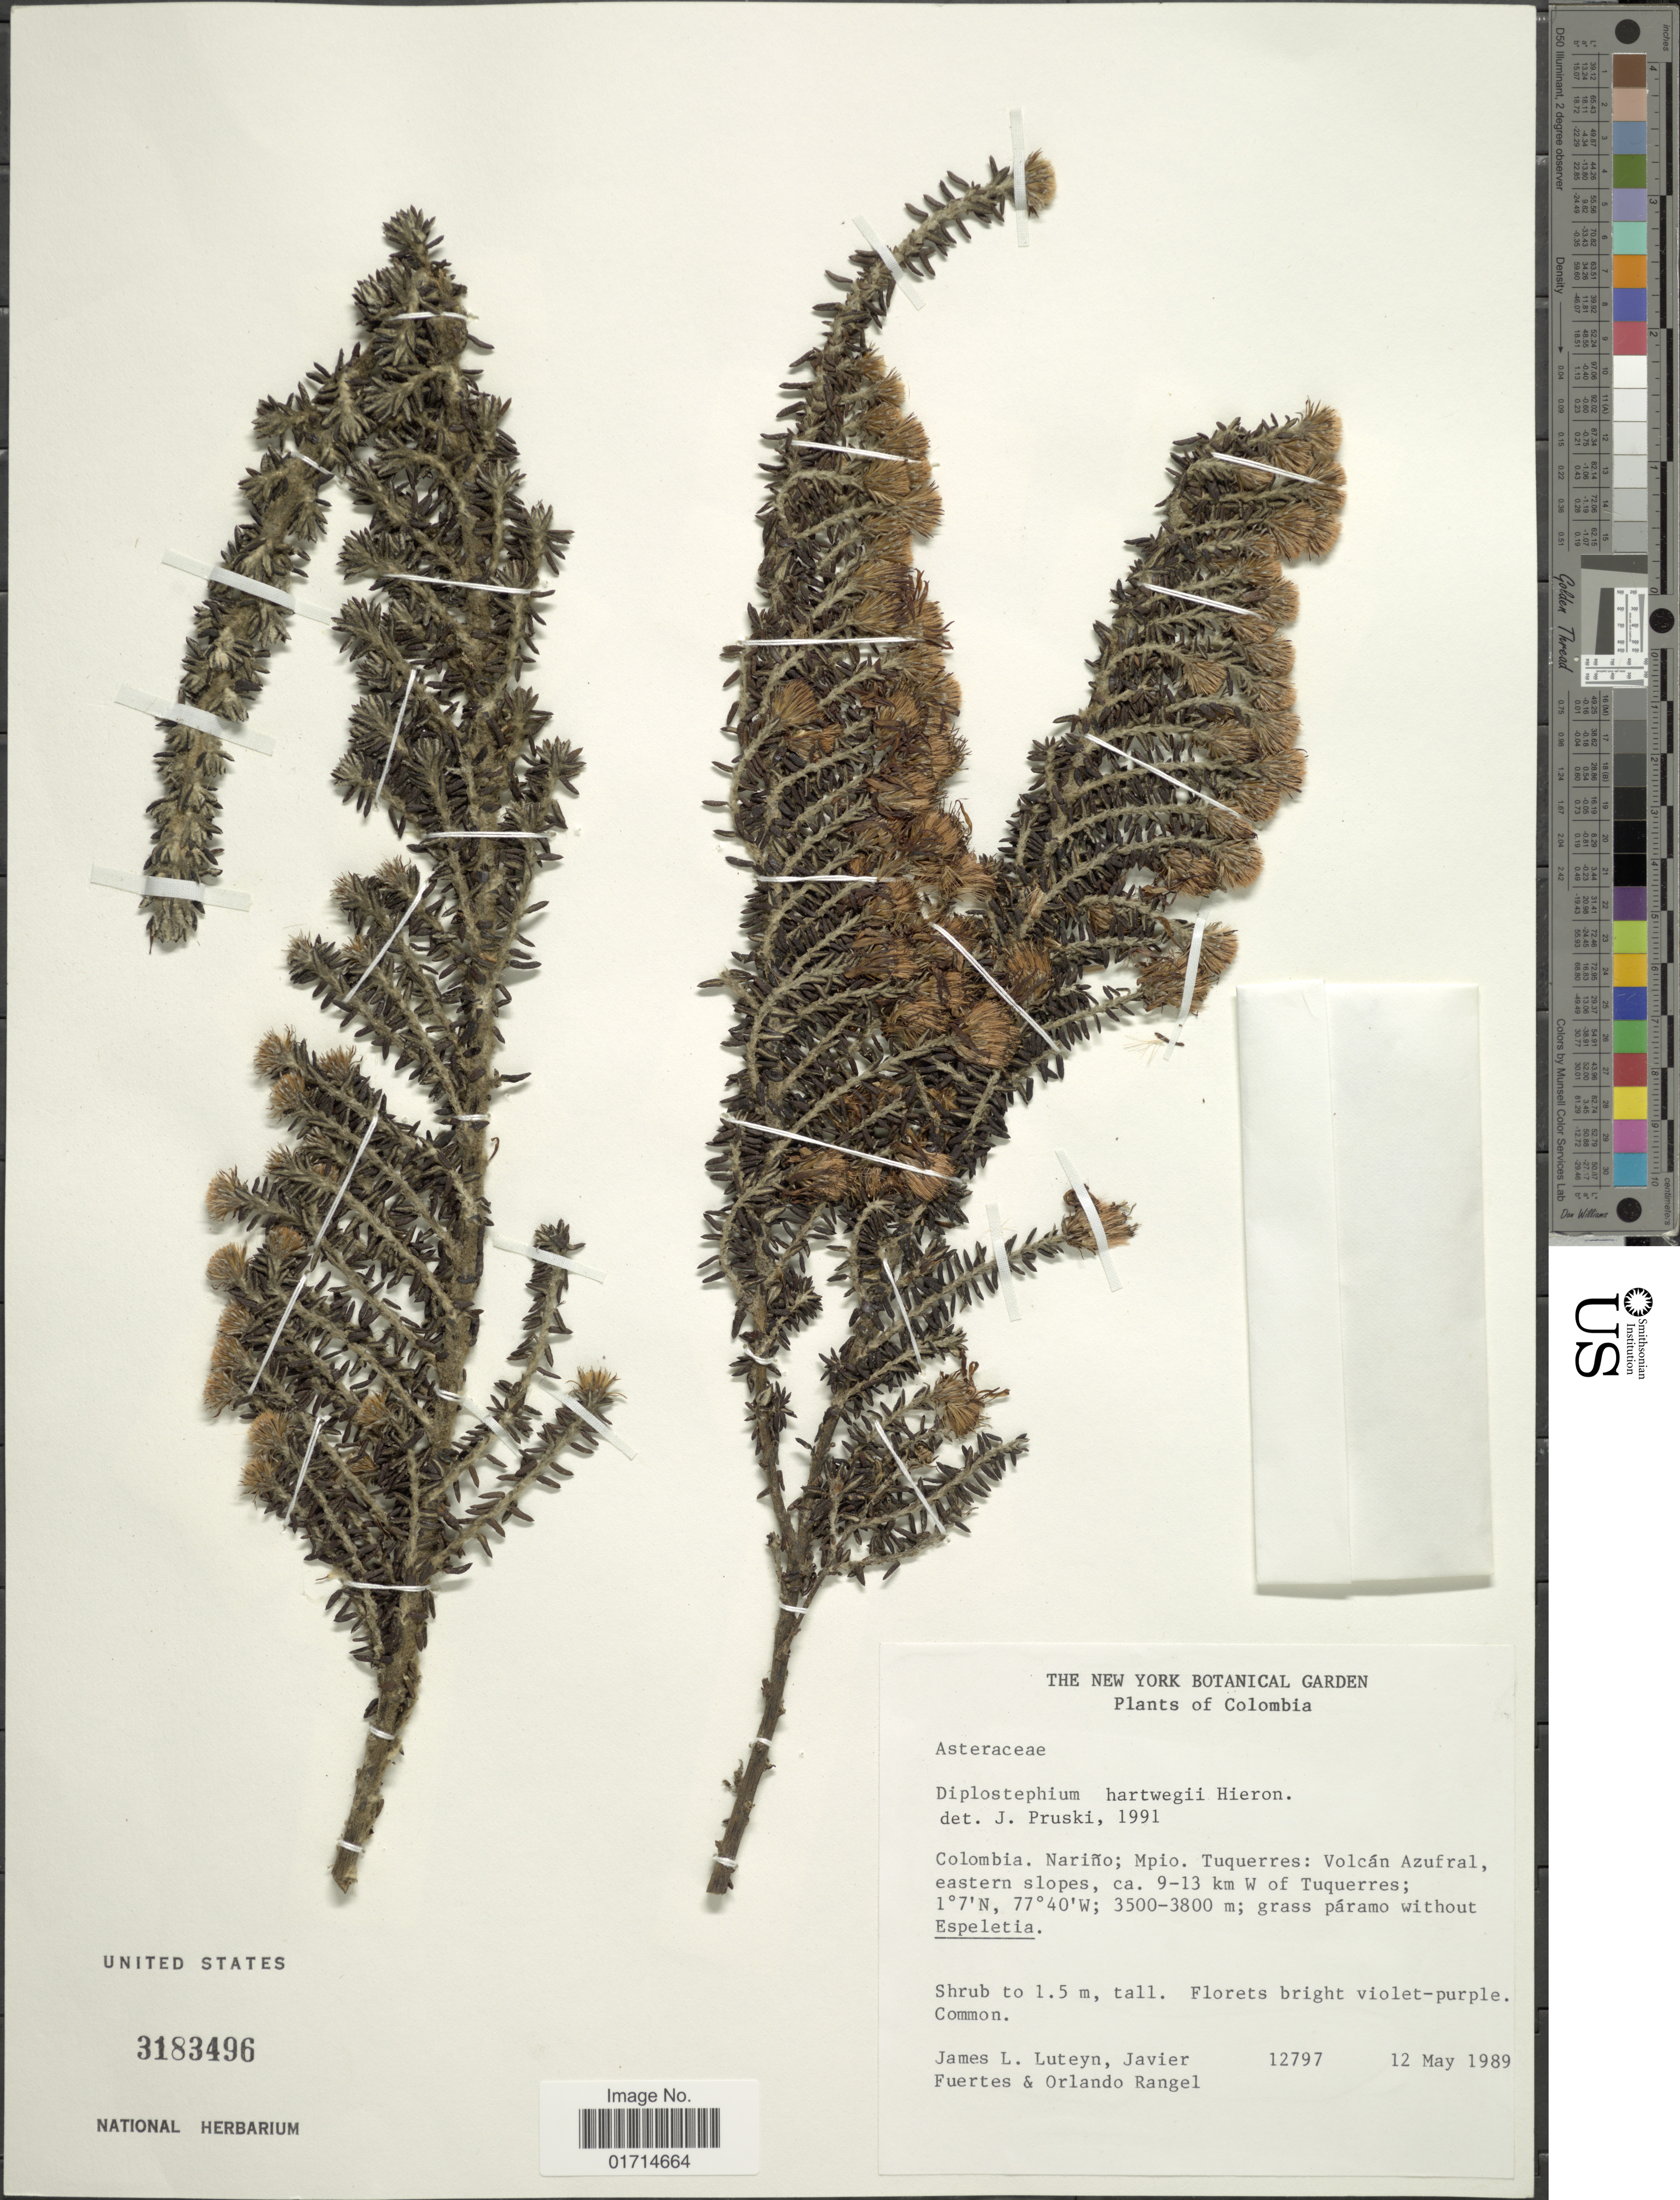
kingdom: Plantae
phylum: Tracheophyta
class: Magnoliopsida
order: Asterales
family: Asteraceae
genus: Diplostephium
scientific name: Diplostephium hartwegii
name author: Hieron.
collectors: J. L. Luteyn, J. Fuertes & O. Rangel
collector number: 12797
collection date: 1989-05-12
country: Colombia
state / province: Nariño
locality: Mpio. Tuquerres: Volcan azufral, eastern slopes, ca. 9-13 km W of Tuquerres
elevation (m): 3500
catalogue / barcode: US 3183496